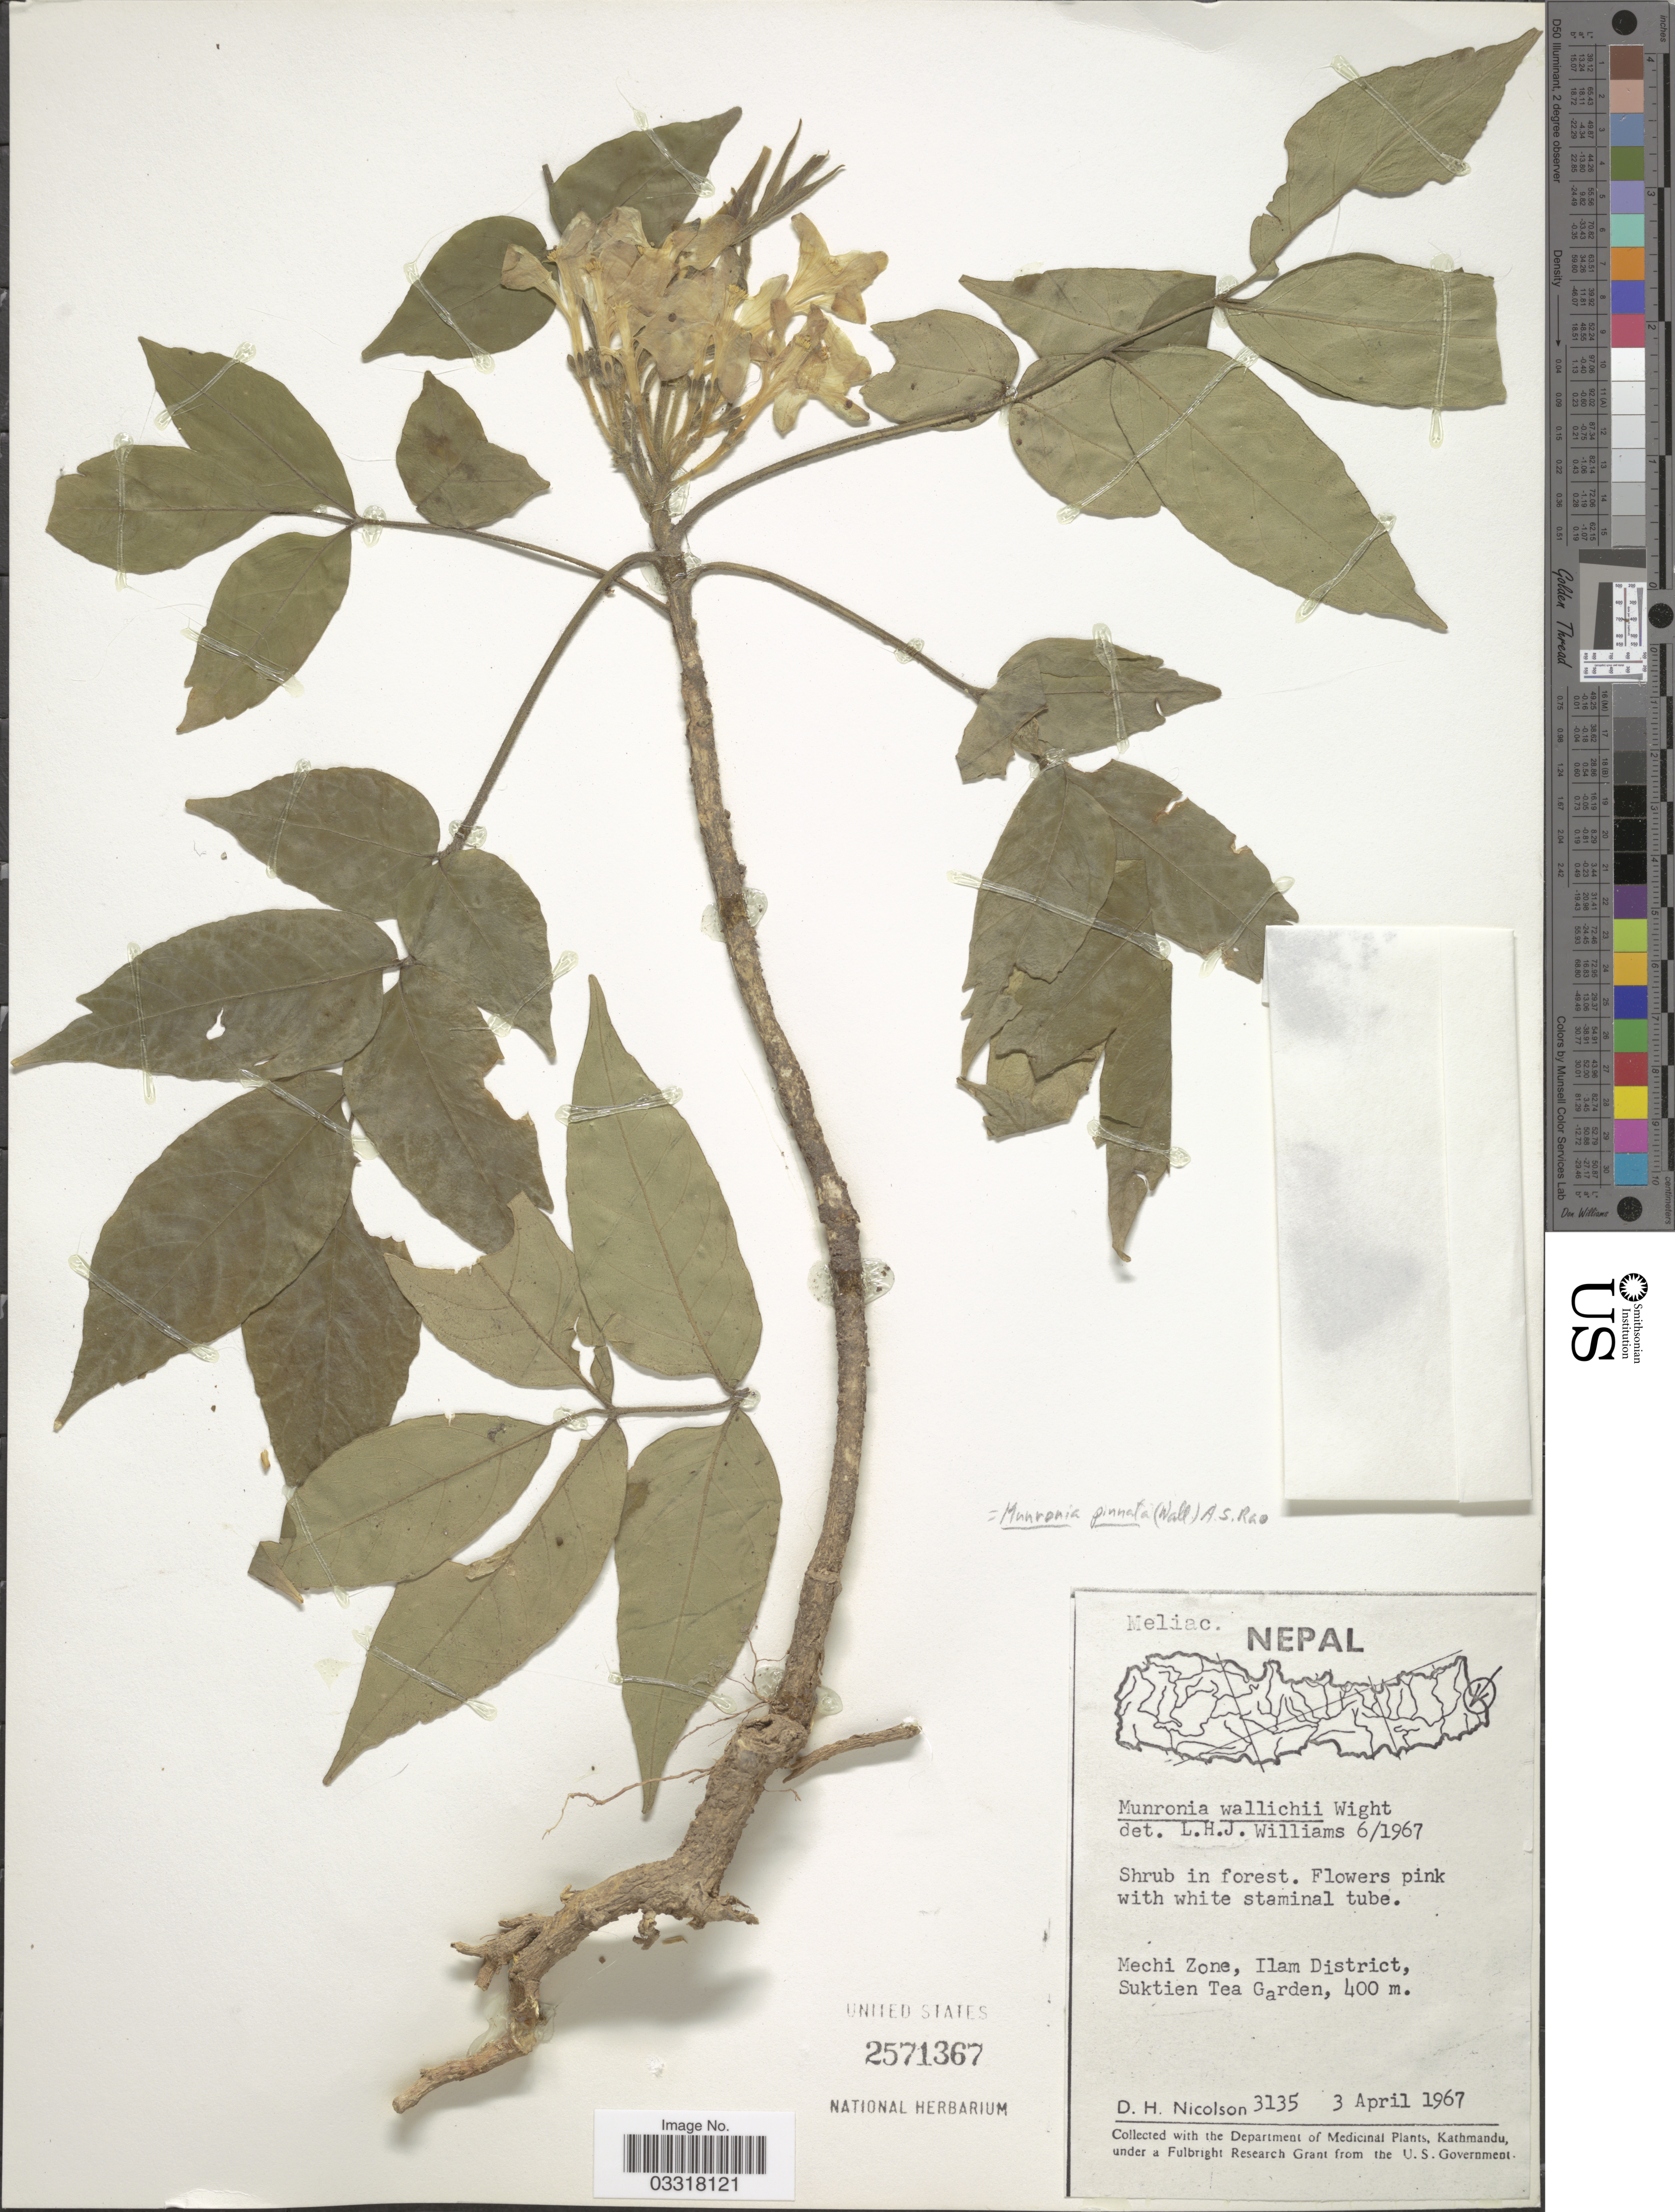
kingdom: Plantae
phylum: Tracheophyta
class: Magnoliopsida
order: Sapindales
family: Meliaceae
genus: Munronia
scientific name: Munronia pinnata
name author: (Wall.) Theobald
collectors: D. H. Nicolson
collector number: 3135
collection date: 1967-04-03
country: Nepal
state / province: Mechi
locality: Mechi Zone, Ilam District, Suktien Tea Garden.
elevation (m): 400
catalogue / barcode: US 2571367